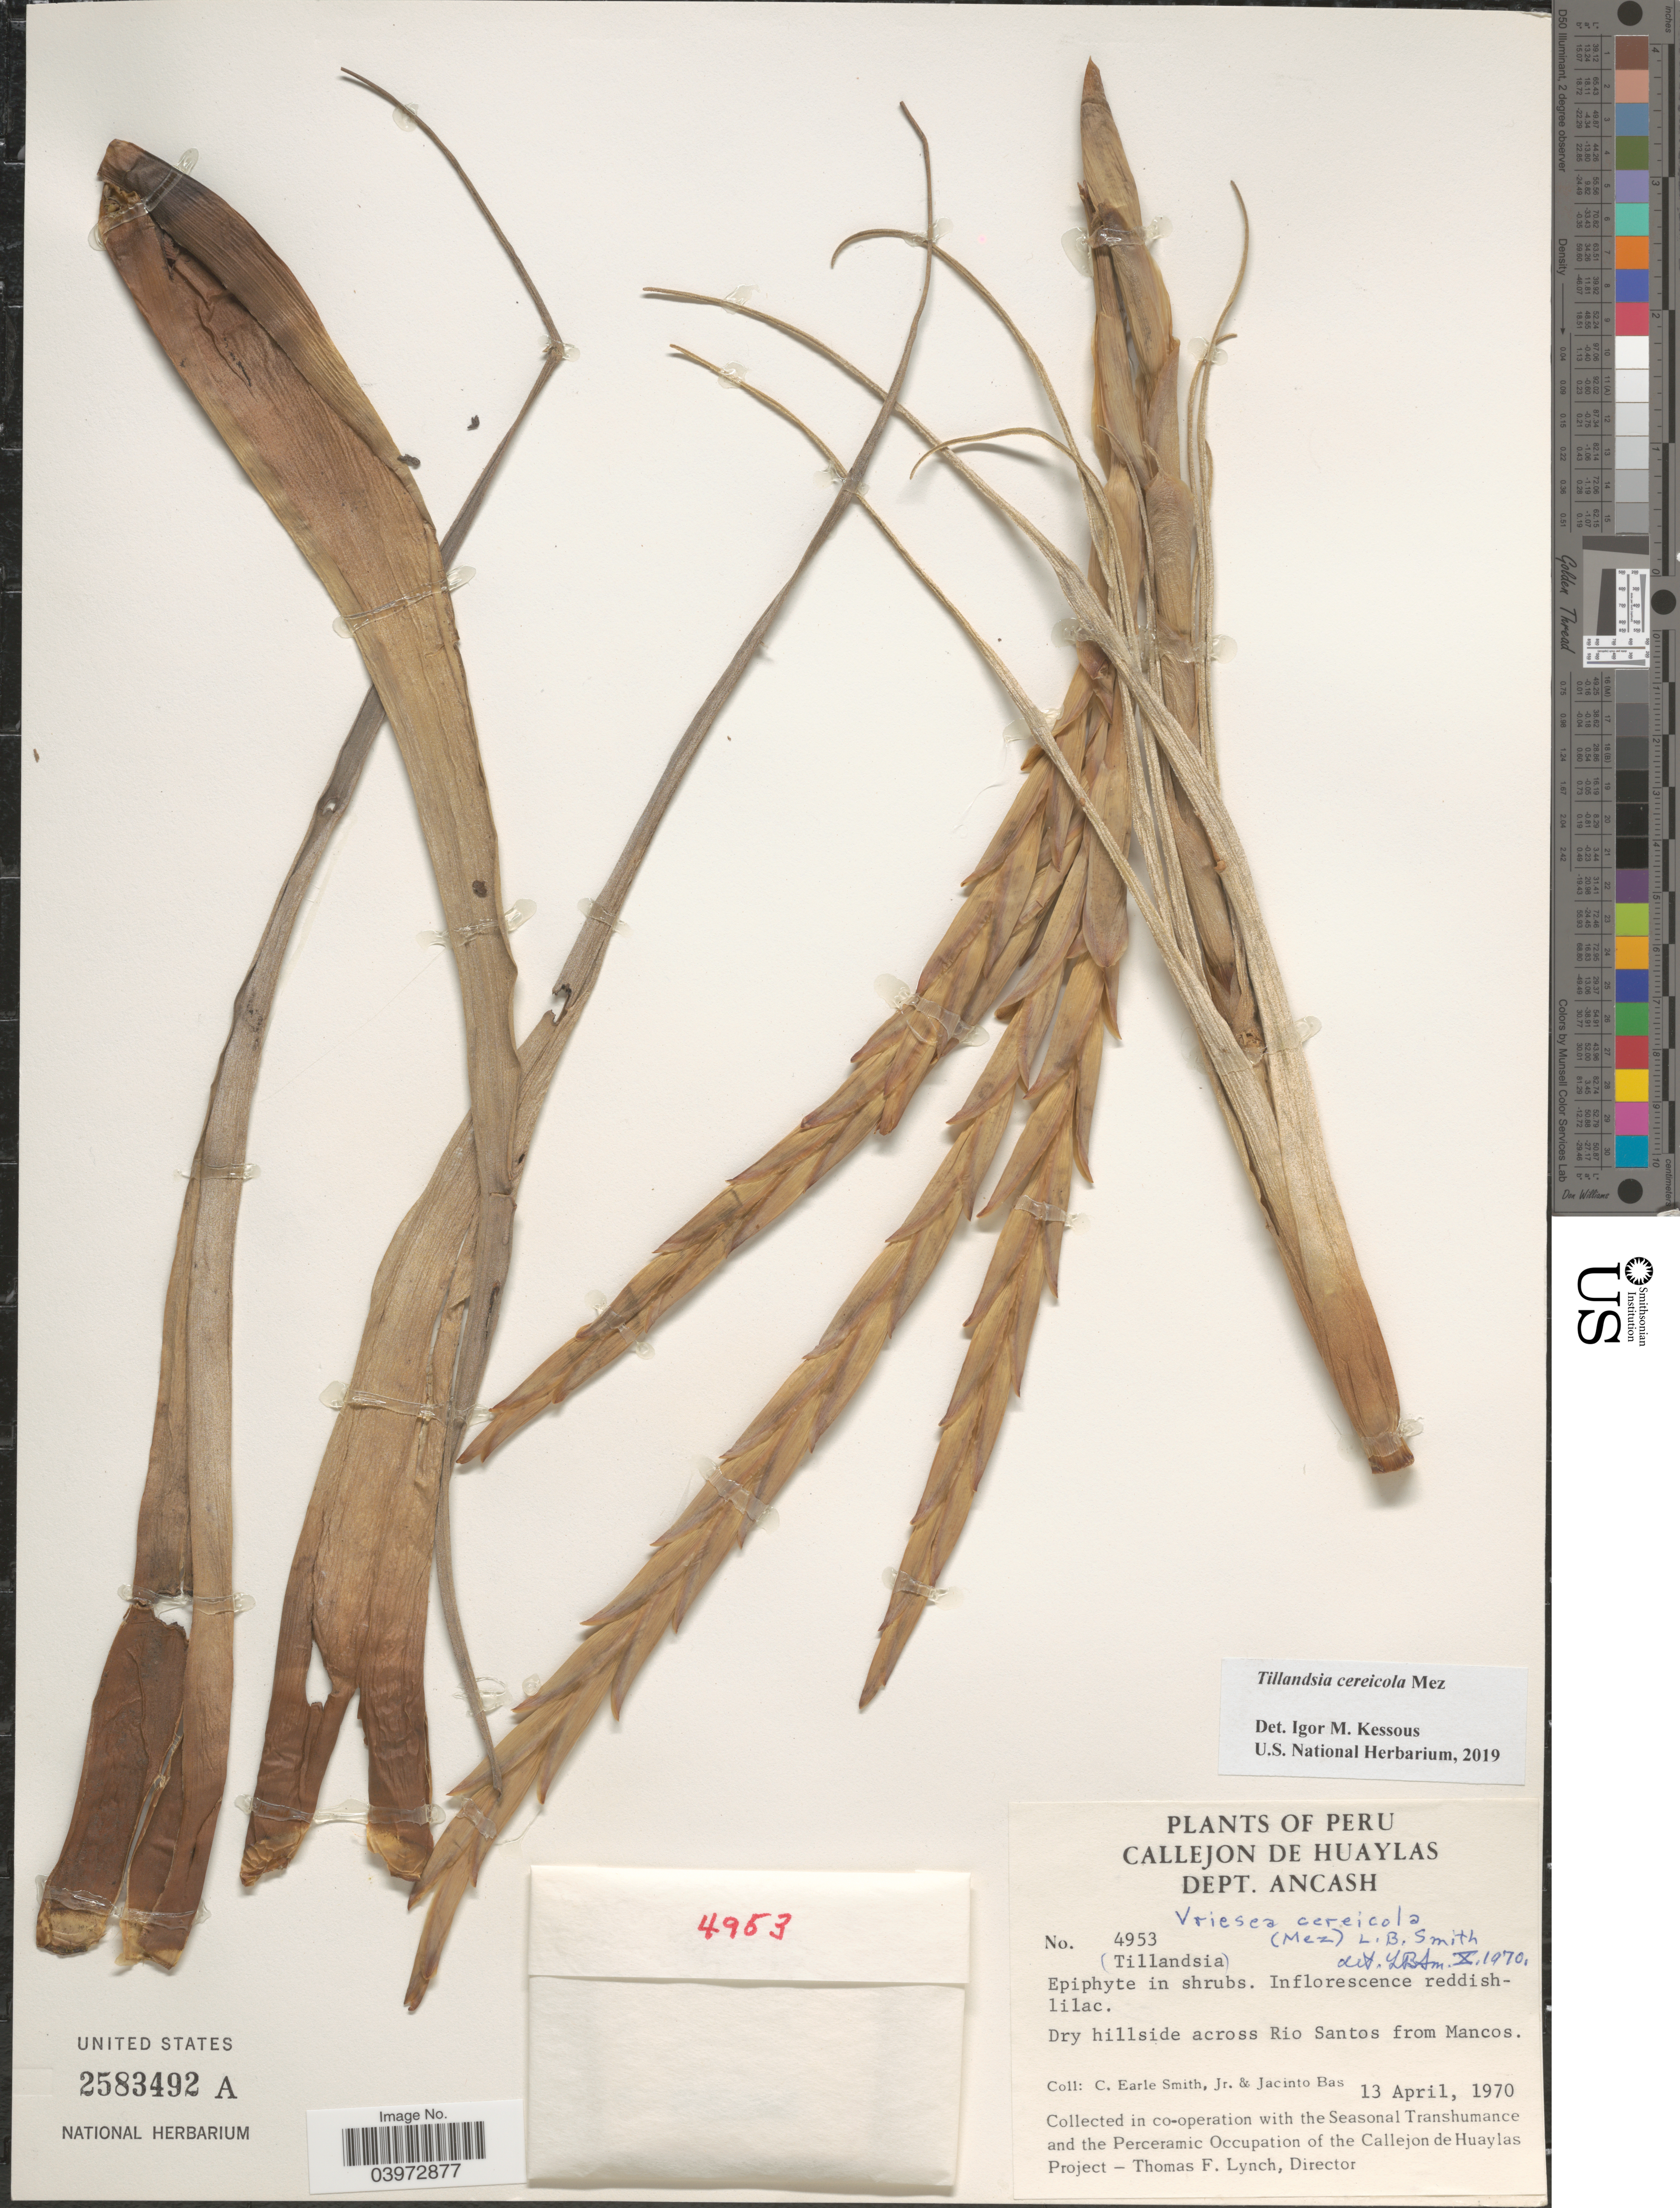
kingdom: Plantae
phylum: Tracheophyta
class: Liliopsida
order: Poales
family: Bromeliaceae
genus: Tillandsia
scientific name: Tillandsia cereicola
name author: Mez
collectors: C. E. Smith Jr. & J. Bas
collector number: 4953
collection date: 1970-04-13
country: Peru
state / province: Ancash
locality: Callejon de Huaylas. Dept. Ancash. Dry hillside across Rio Santos from Mancos.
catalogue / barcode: US 2583492A